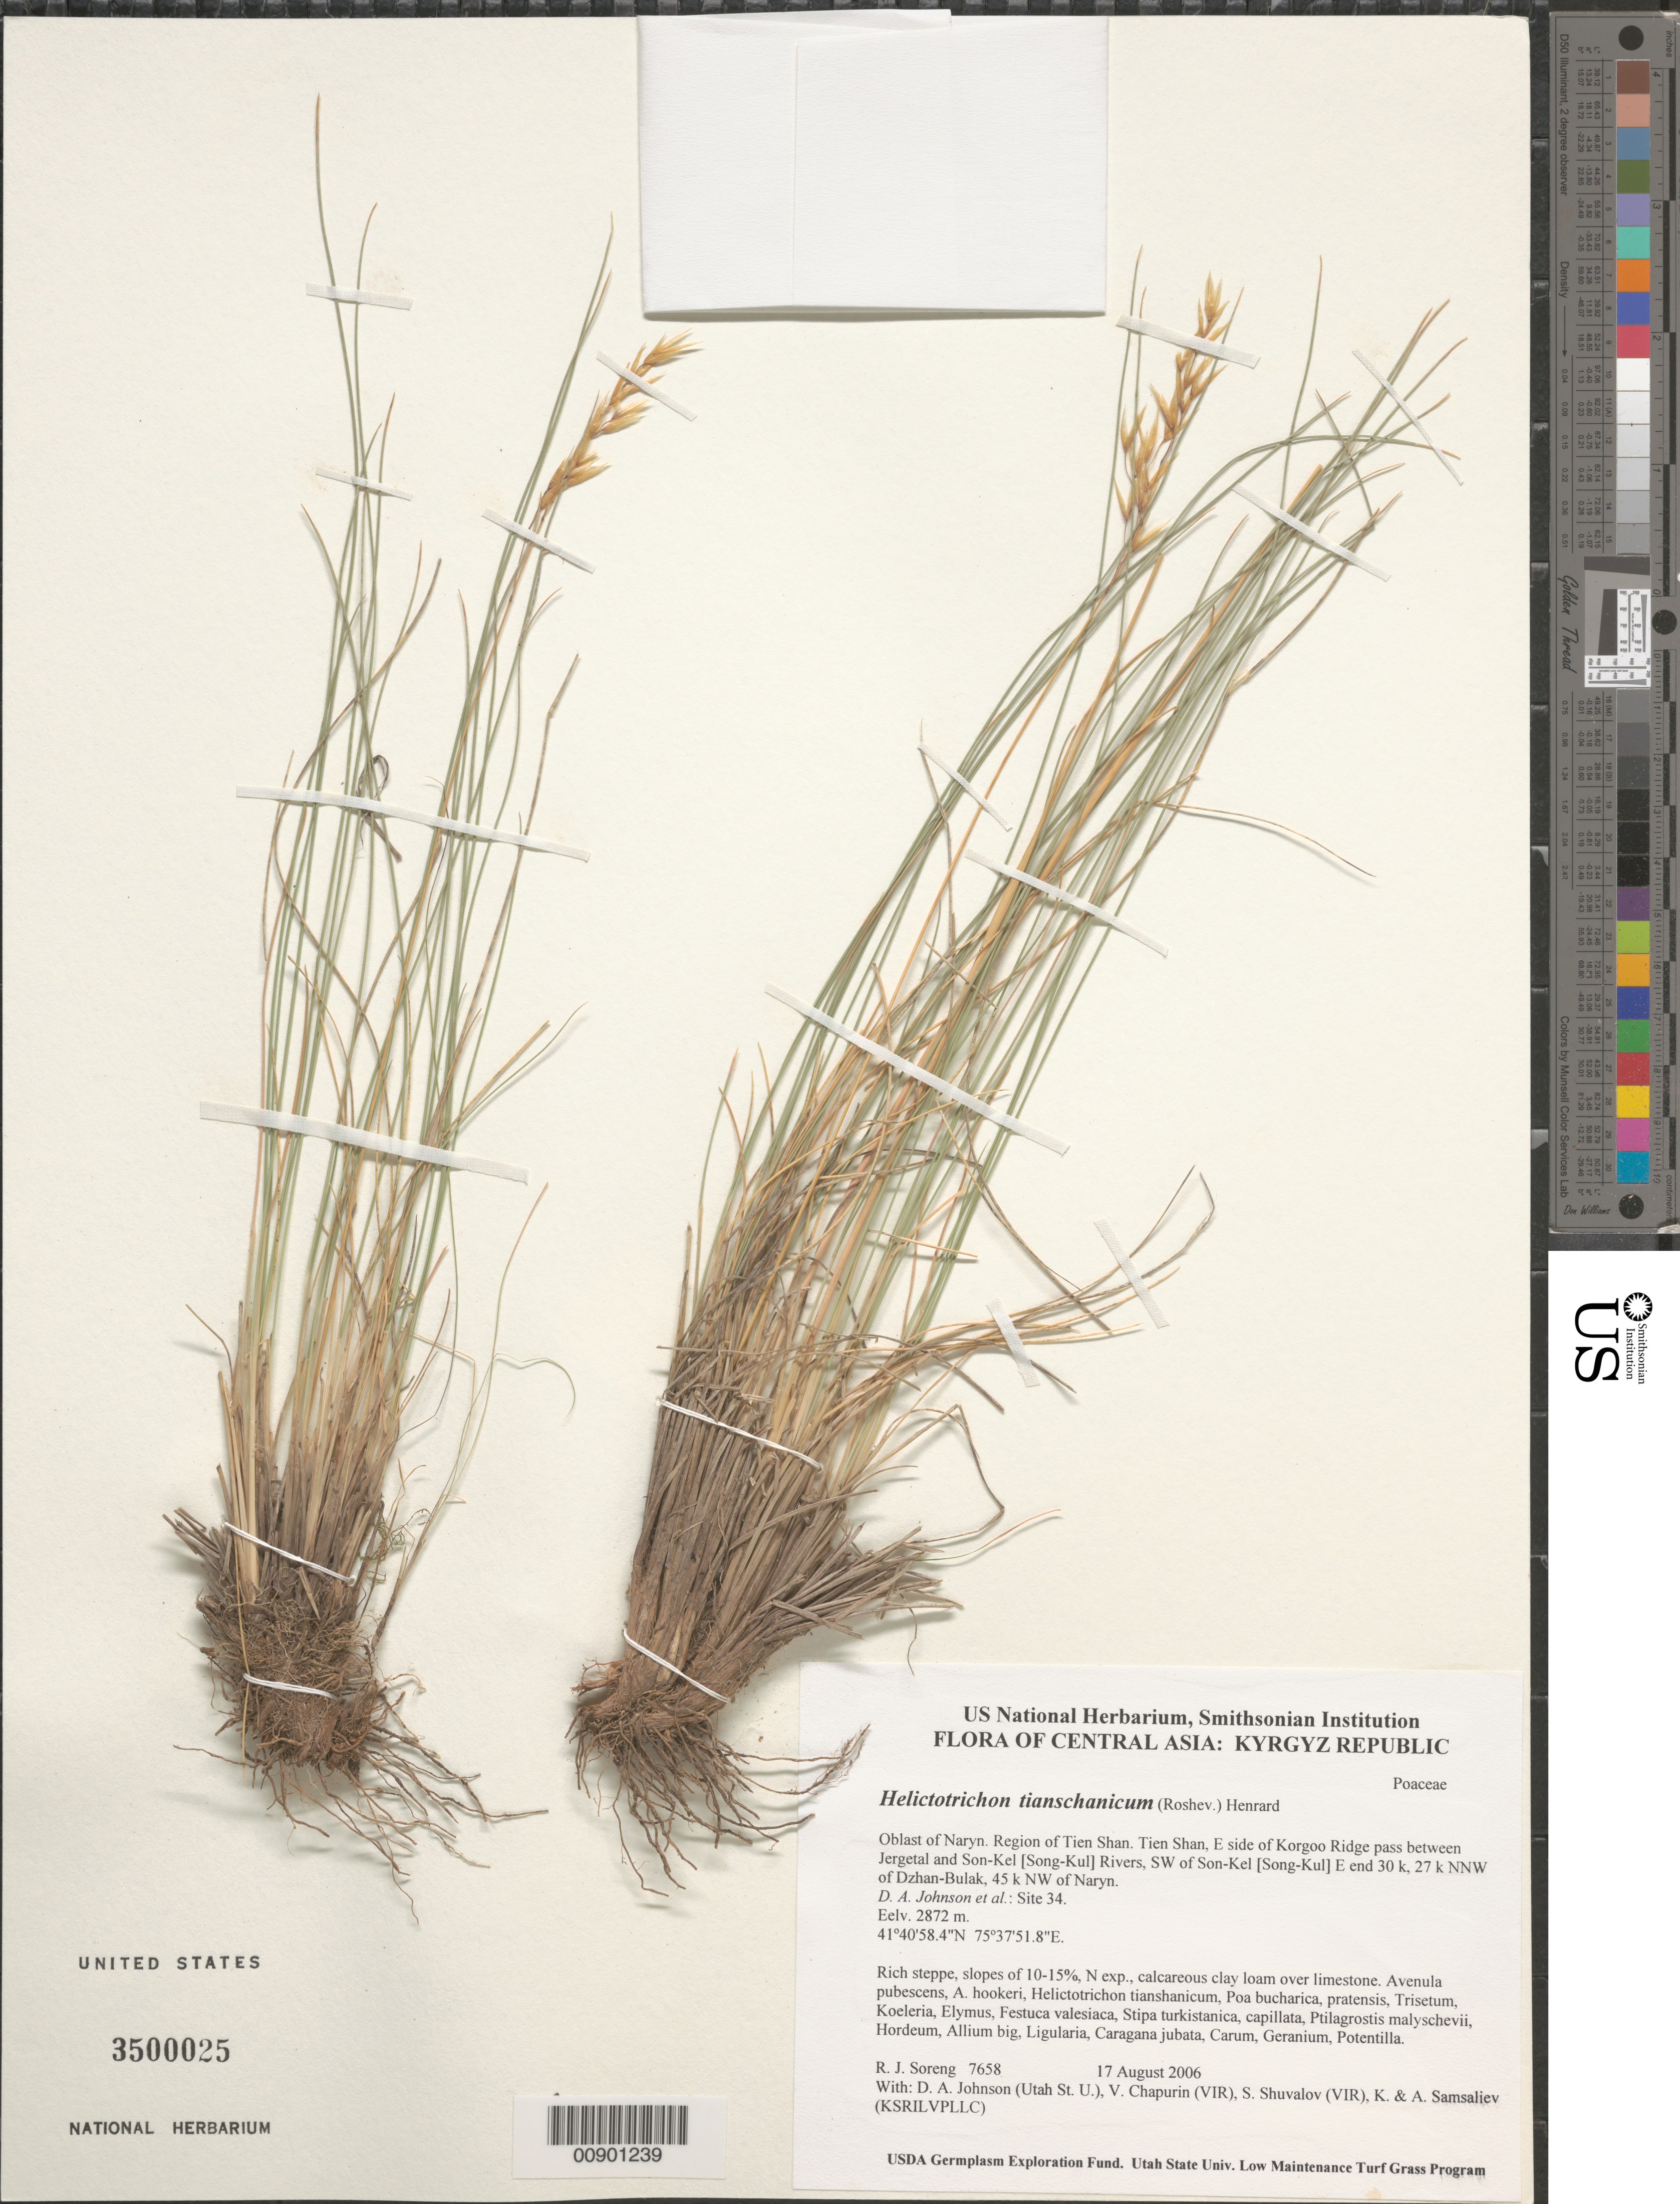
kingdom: Plantae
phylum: Tracheophyta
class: Liliopsida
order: Poales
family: Poaceae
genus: Helictotrichon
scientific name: Helictotrichon tianschanicum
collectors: R. J. Soreng, D. Johnson, S. Shuvalov, V. Chapurin, K. Samsaliev & A. Samsaliev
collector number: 7658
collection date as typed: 17 Aug 2006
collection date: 2006-08-17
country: Kyrgyzstan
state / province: Naryn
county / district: Tien Shan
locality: Tien Shan, E side of Korgoo Ridge pass between Jergetal and Son-Kel Rivers, SW of Son-Kel E end 30 k, 27 km NNW of Dzhan-Bulak, 45 km NW of Naryn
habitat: Rich steppe, slopes of 10-15%, N exp., calcareous clay loam over limestone,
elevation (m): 2872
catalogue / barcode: US 3500025